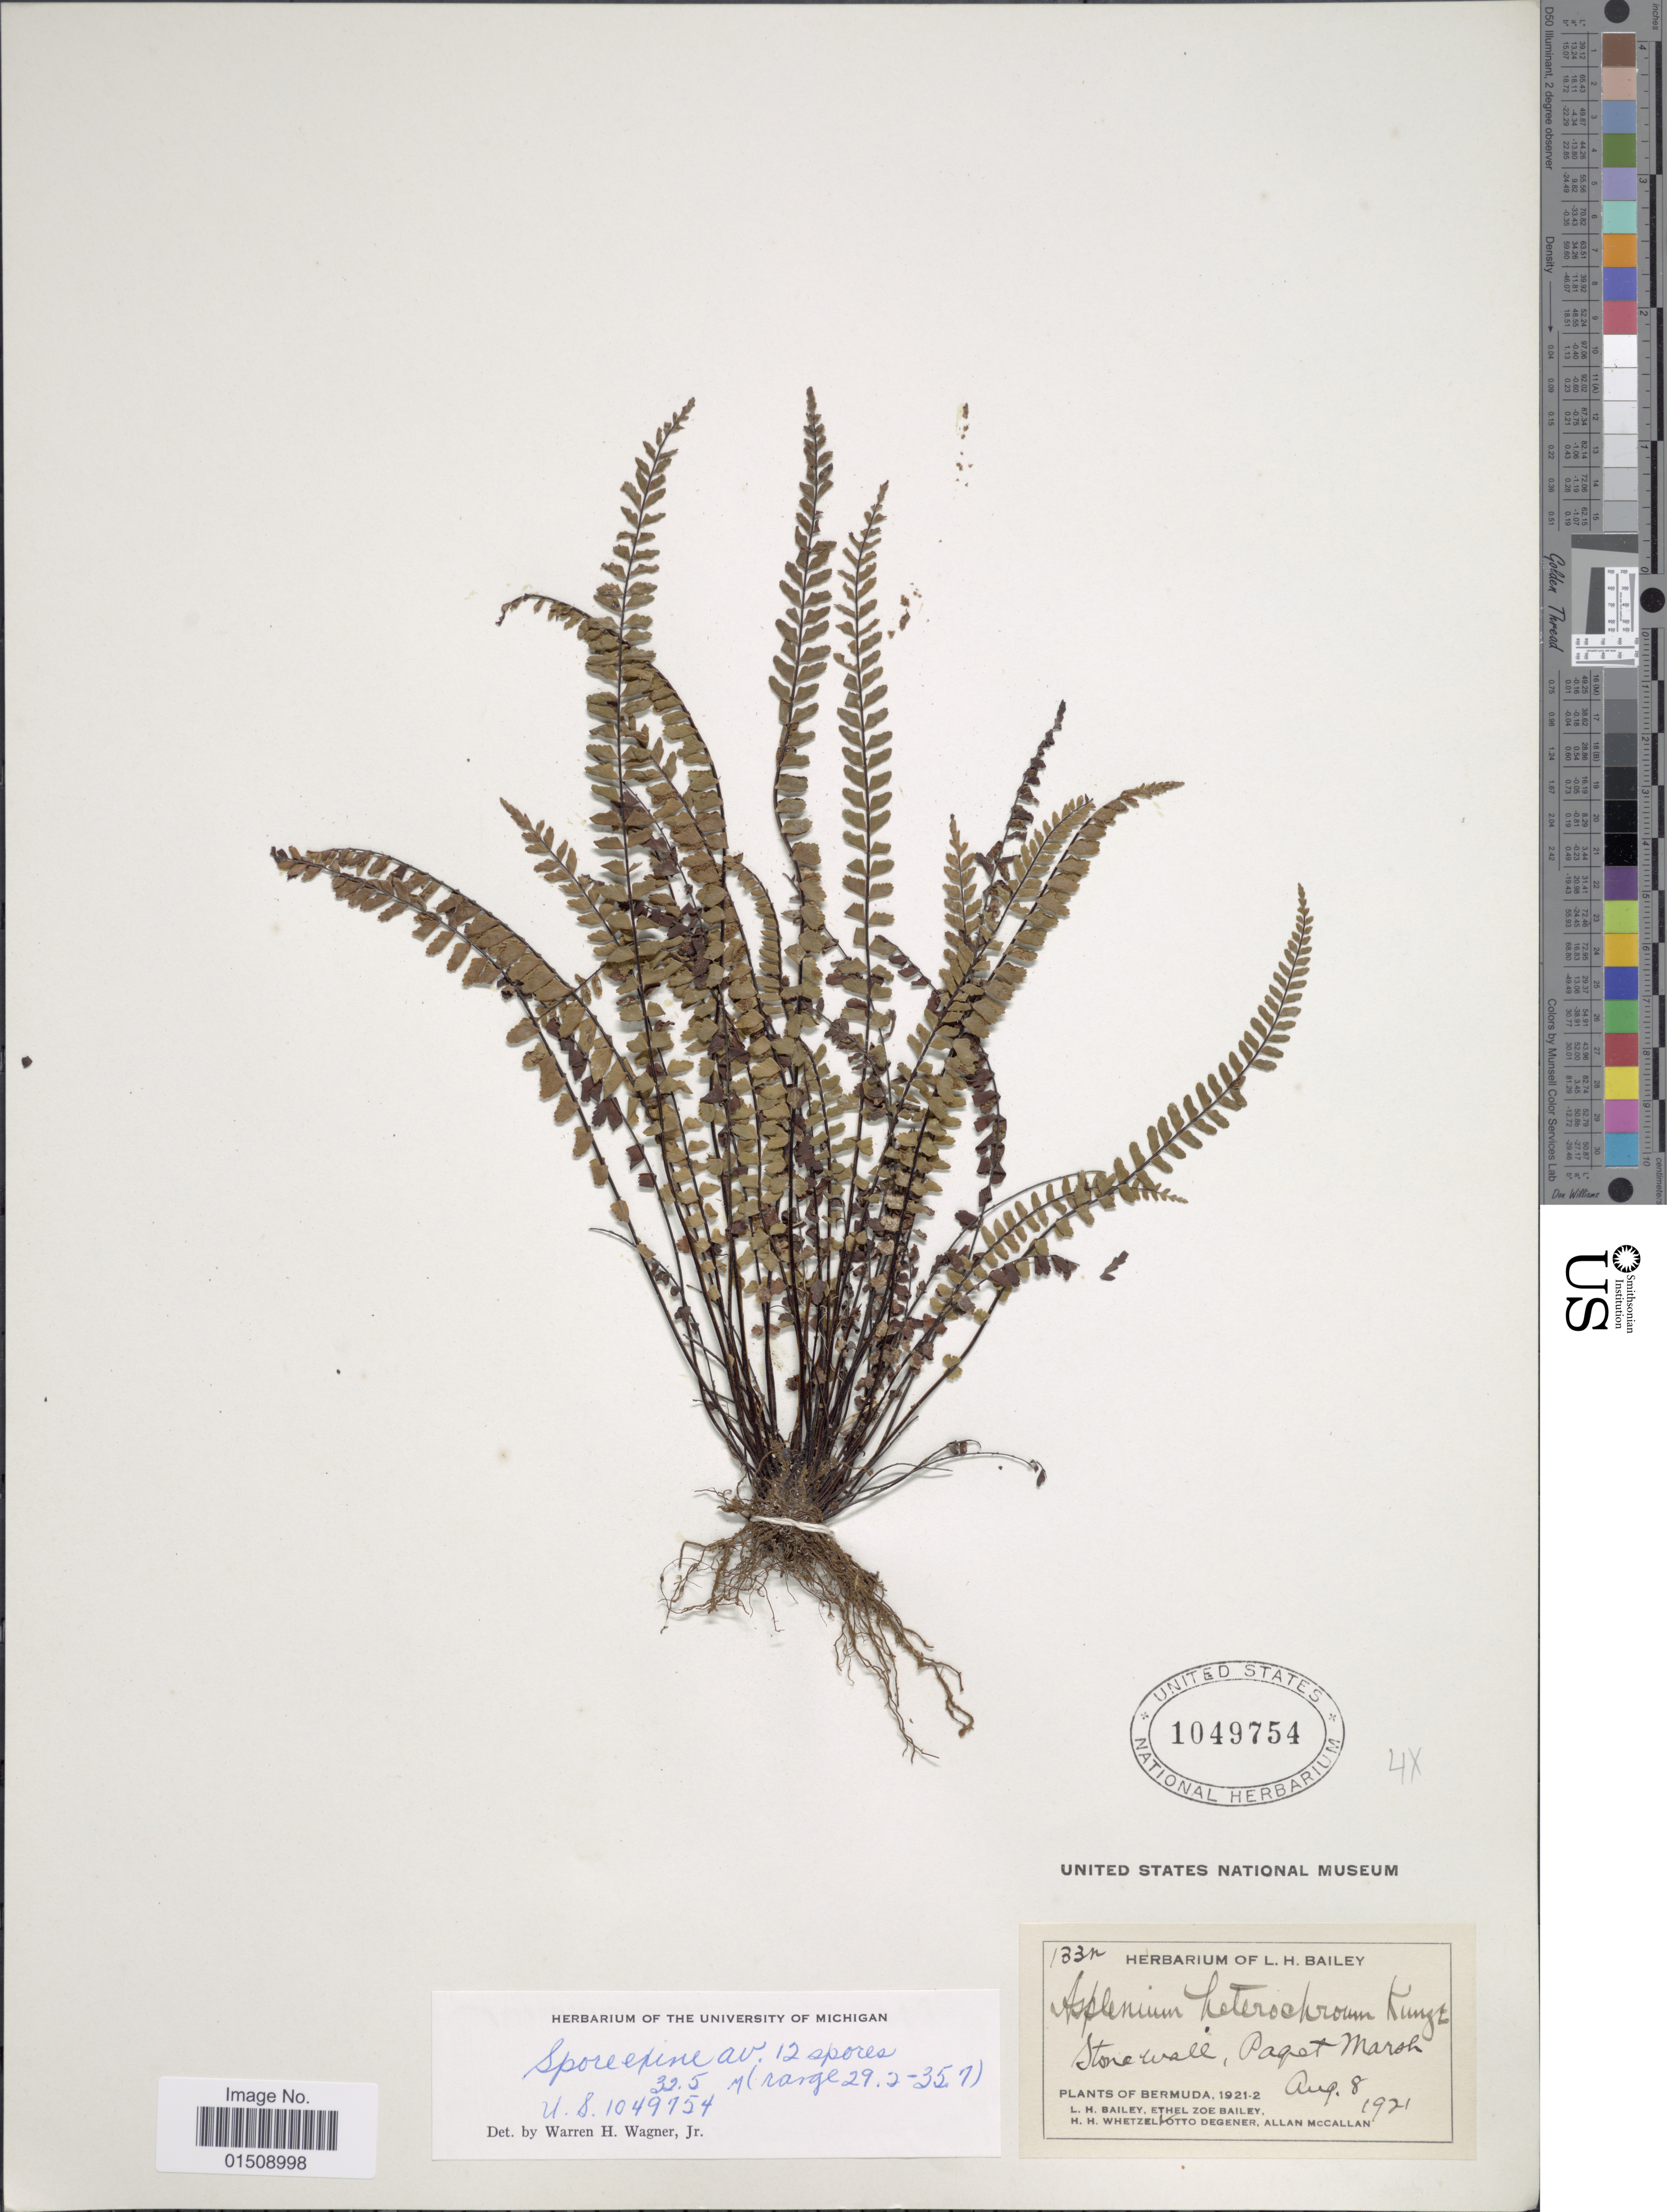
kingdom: Plantae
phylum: Tracheophyta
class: Polypodiopsida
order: Polypodiales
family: Aspleniaceae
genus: Asplenium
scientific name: Asplenium heterochroum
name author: Kunze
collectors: L. H. Bailey, E. Z. Bailey, H. Whetzel, O. Degener & A. McCallan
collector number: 133n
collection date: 1921-08-08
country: Bermuda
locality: Paget Marsh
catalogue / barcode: US 1049754